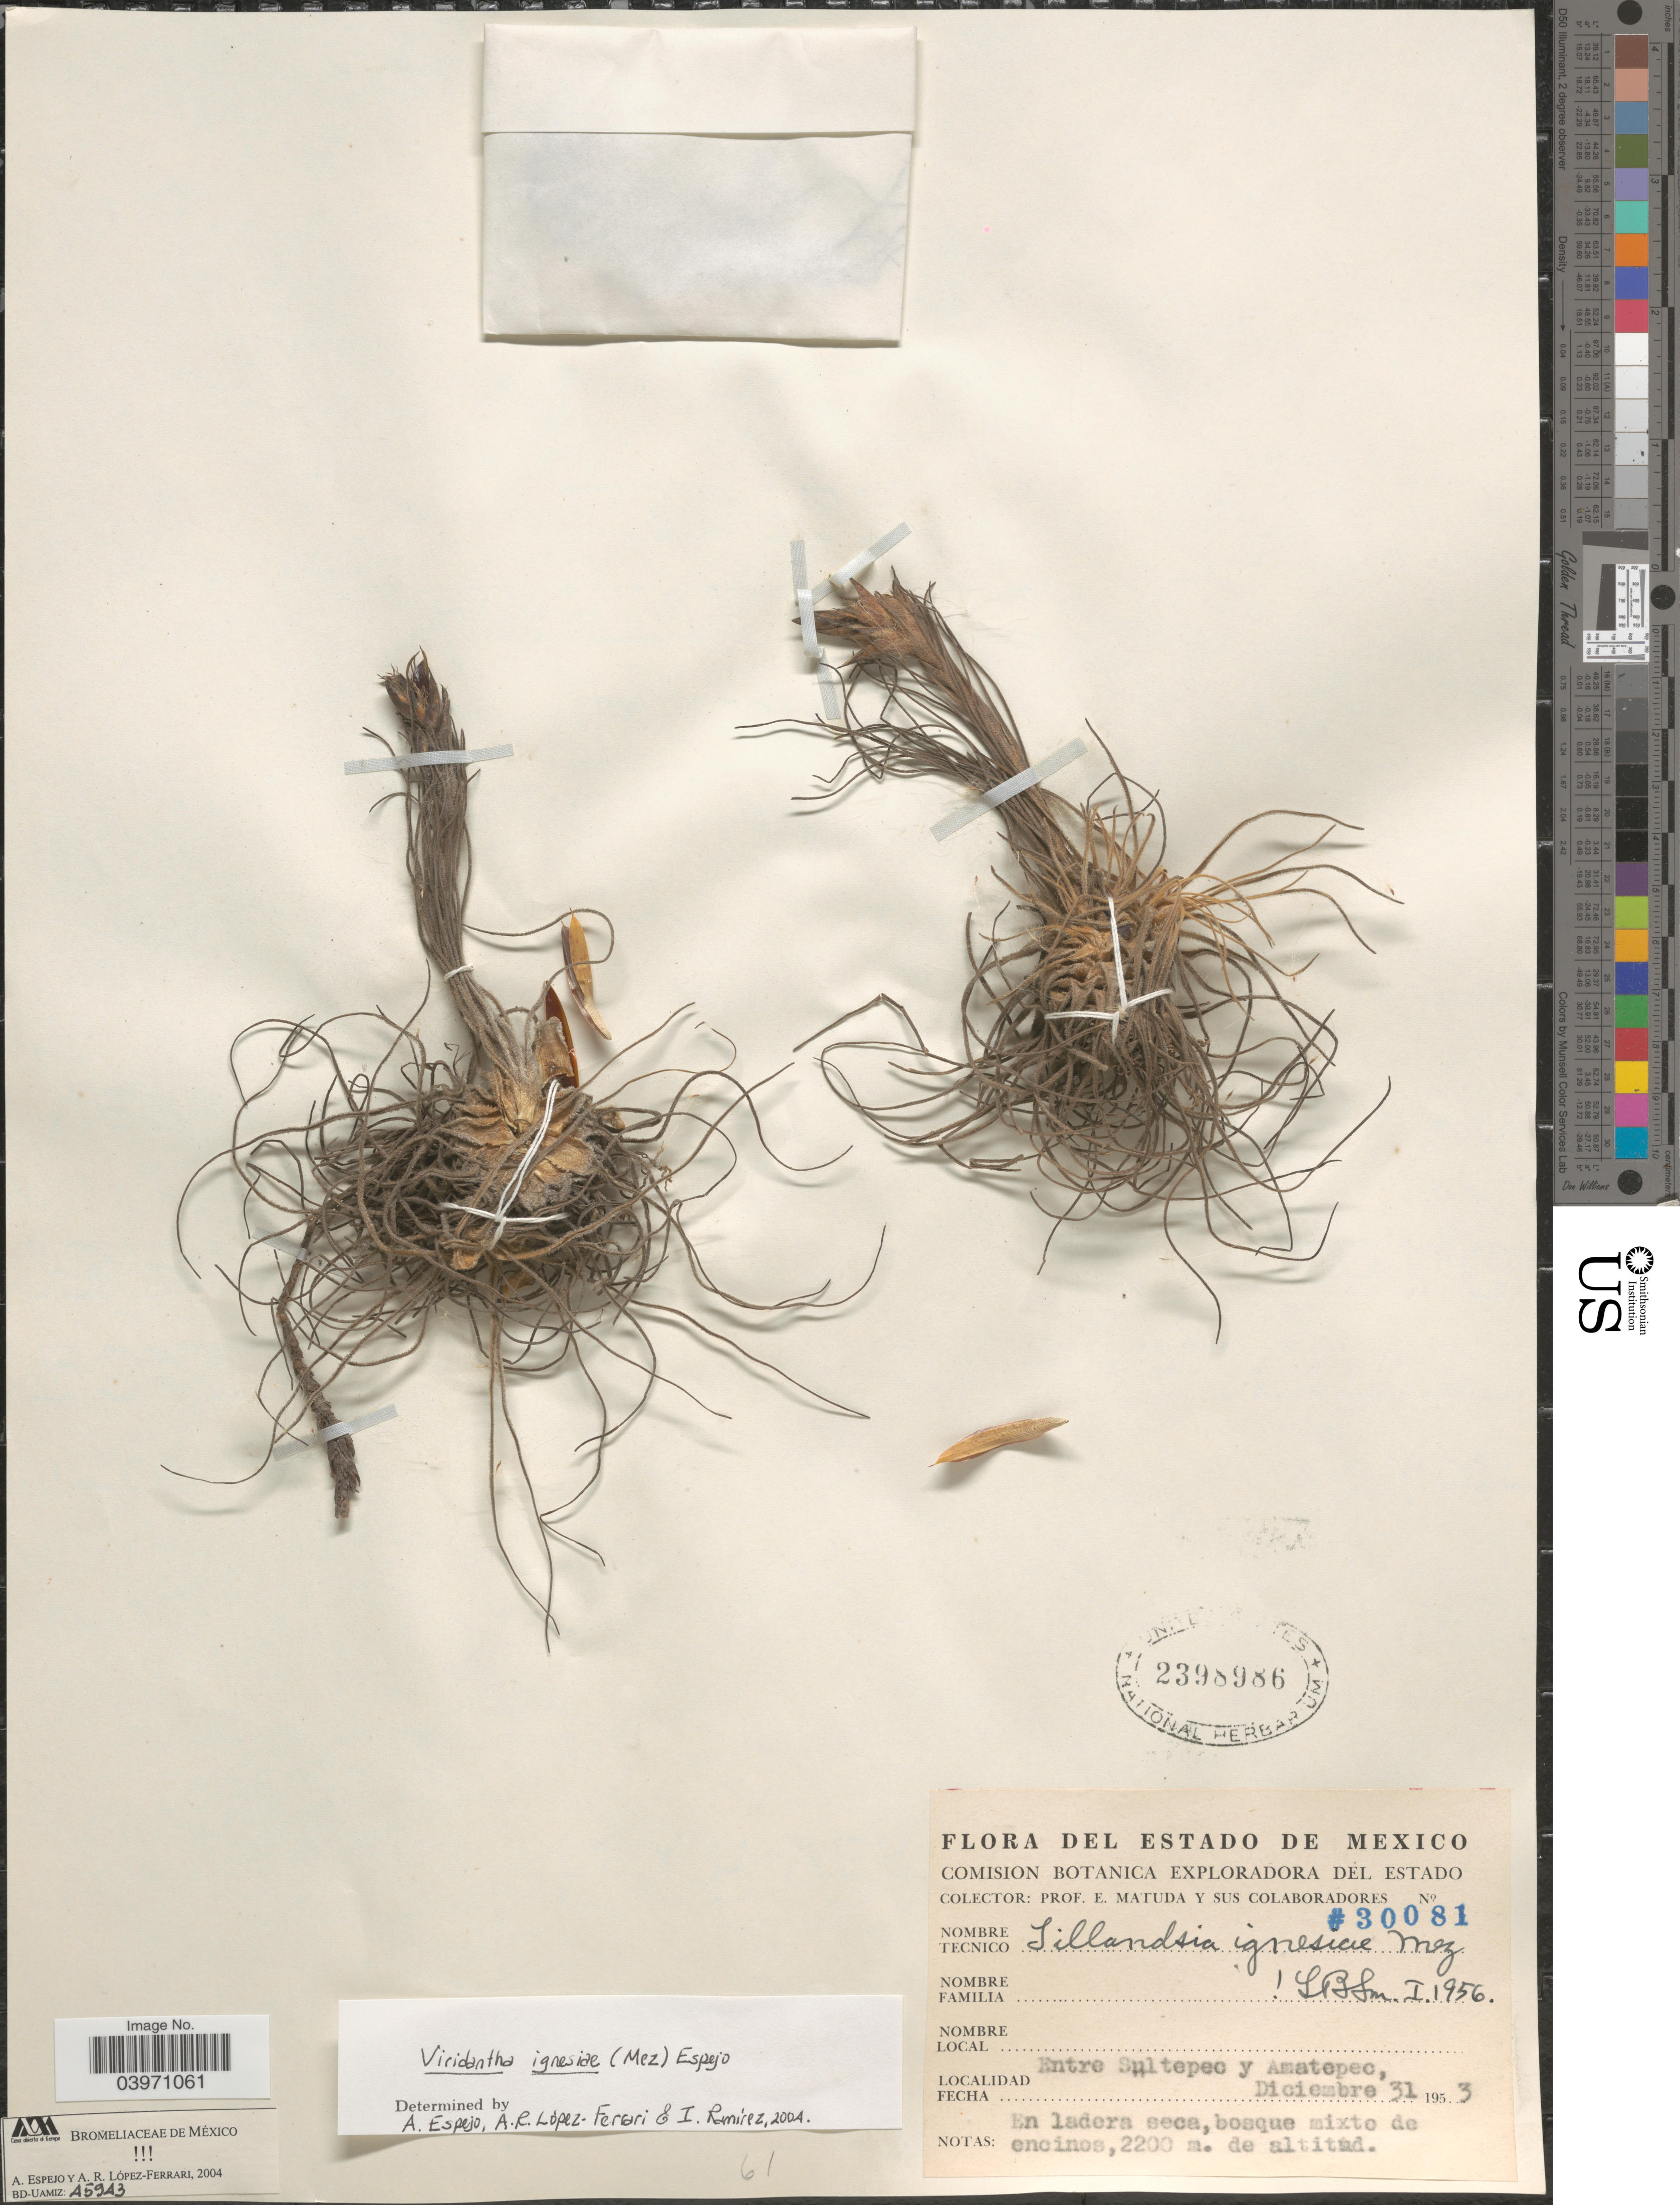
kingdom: Plantae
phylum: Tracheophyta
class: Liliopsida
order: Poales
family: Bromeliaceae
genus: Tillandsia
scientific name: Tillandsia ignesiae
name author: Mez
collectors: E. Matuda & Sus Colaboradores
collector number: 30081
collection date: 1953-12-31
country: Mexico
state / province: México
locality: Entre Sultepec y Amatepec.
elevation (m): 2200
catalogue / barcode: US 2398986